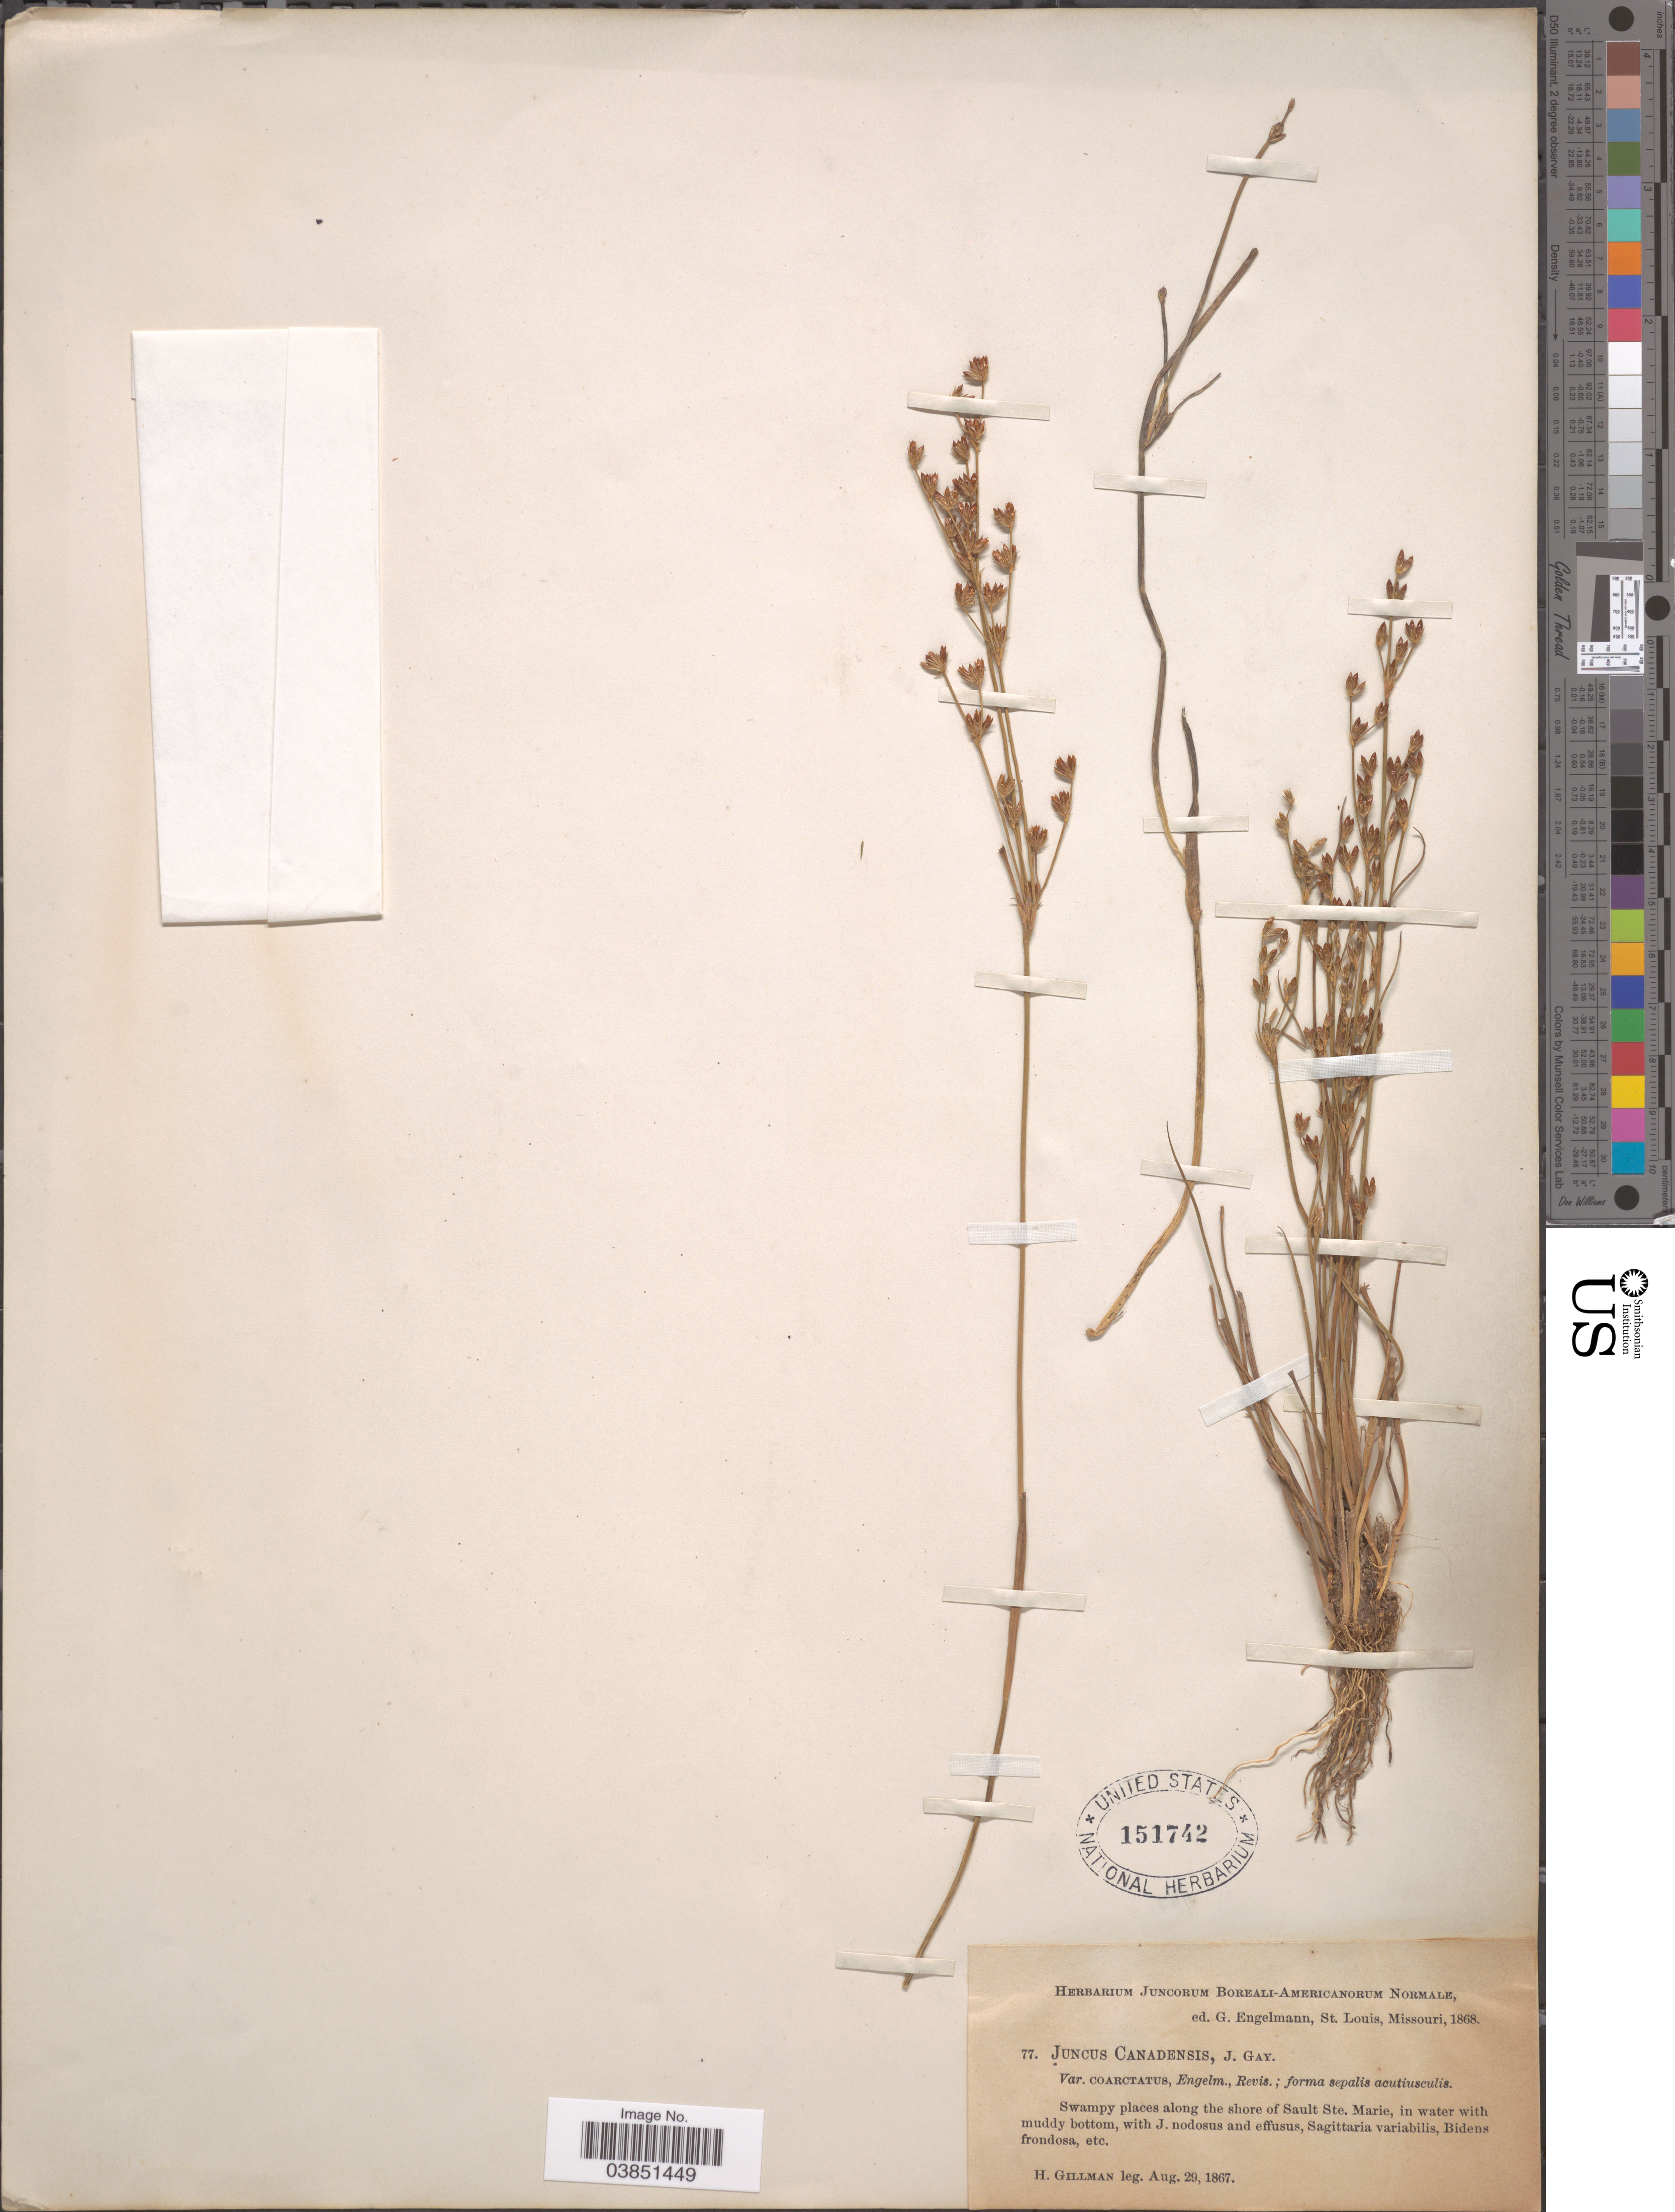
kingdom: Plantae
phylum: Tracheophyta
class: Liliopsida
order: Poales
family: Juncaceae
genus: Juncus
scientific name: Juncus canadensis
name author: J. Gay ex Laharpe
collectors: H. Gillman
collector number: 77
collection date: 1867-08-29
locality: Along the shore of Sault Ste. Marie.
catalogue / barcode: US 151742